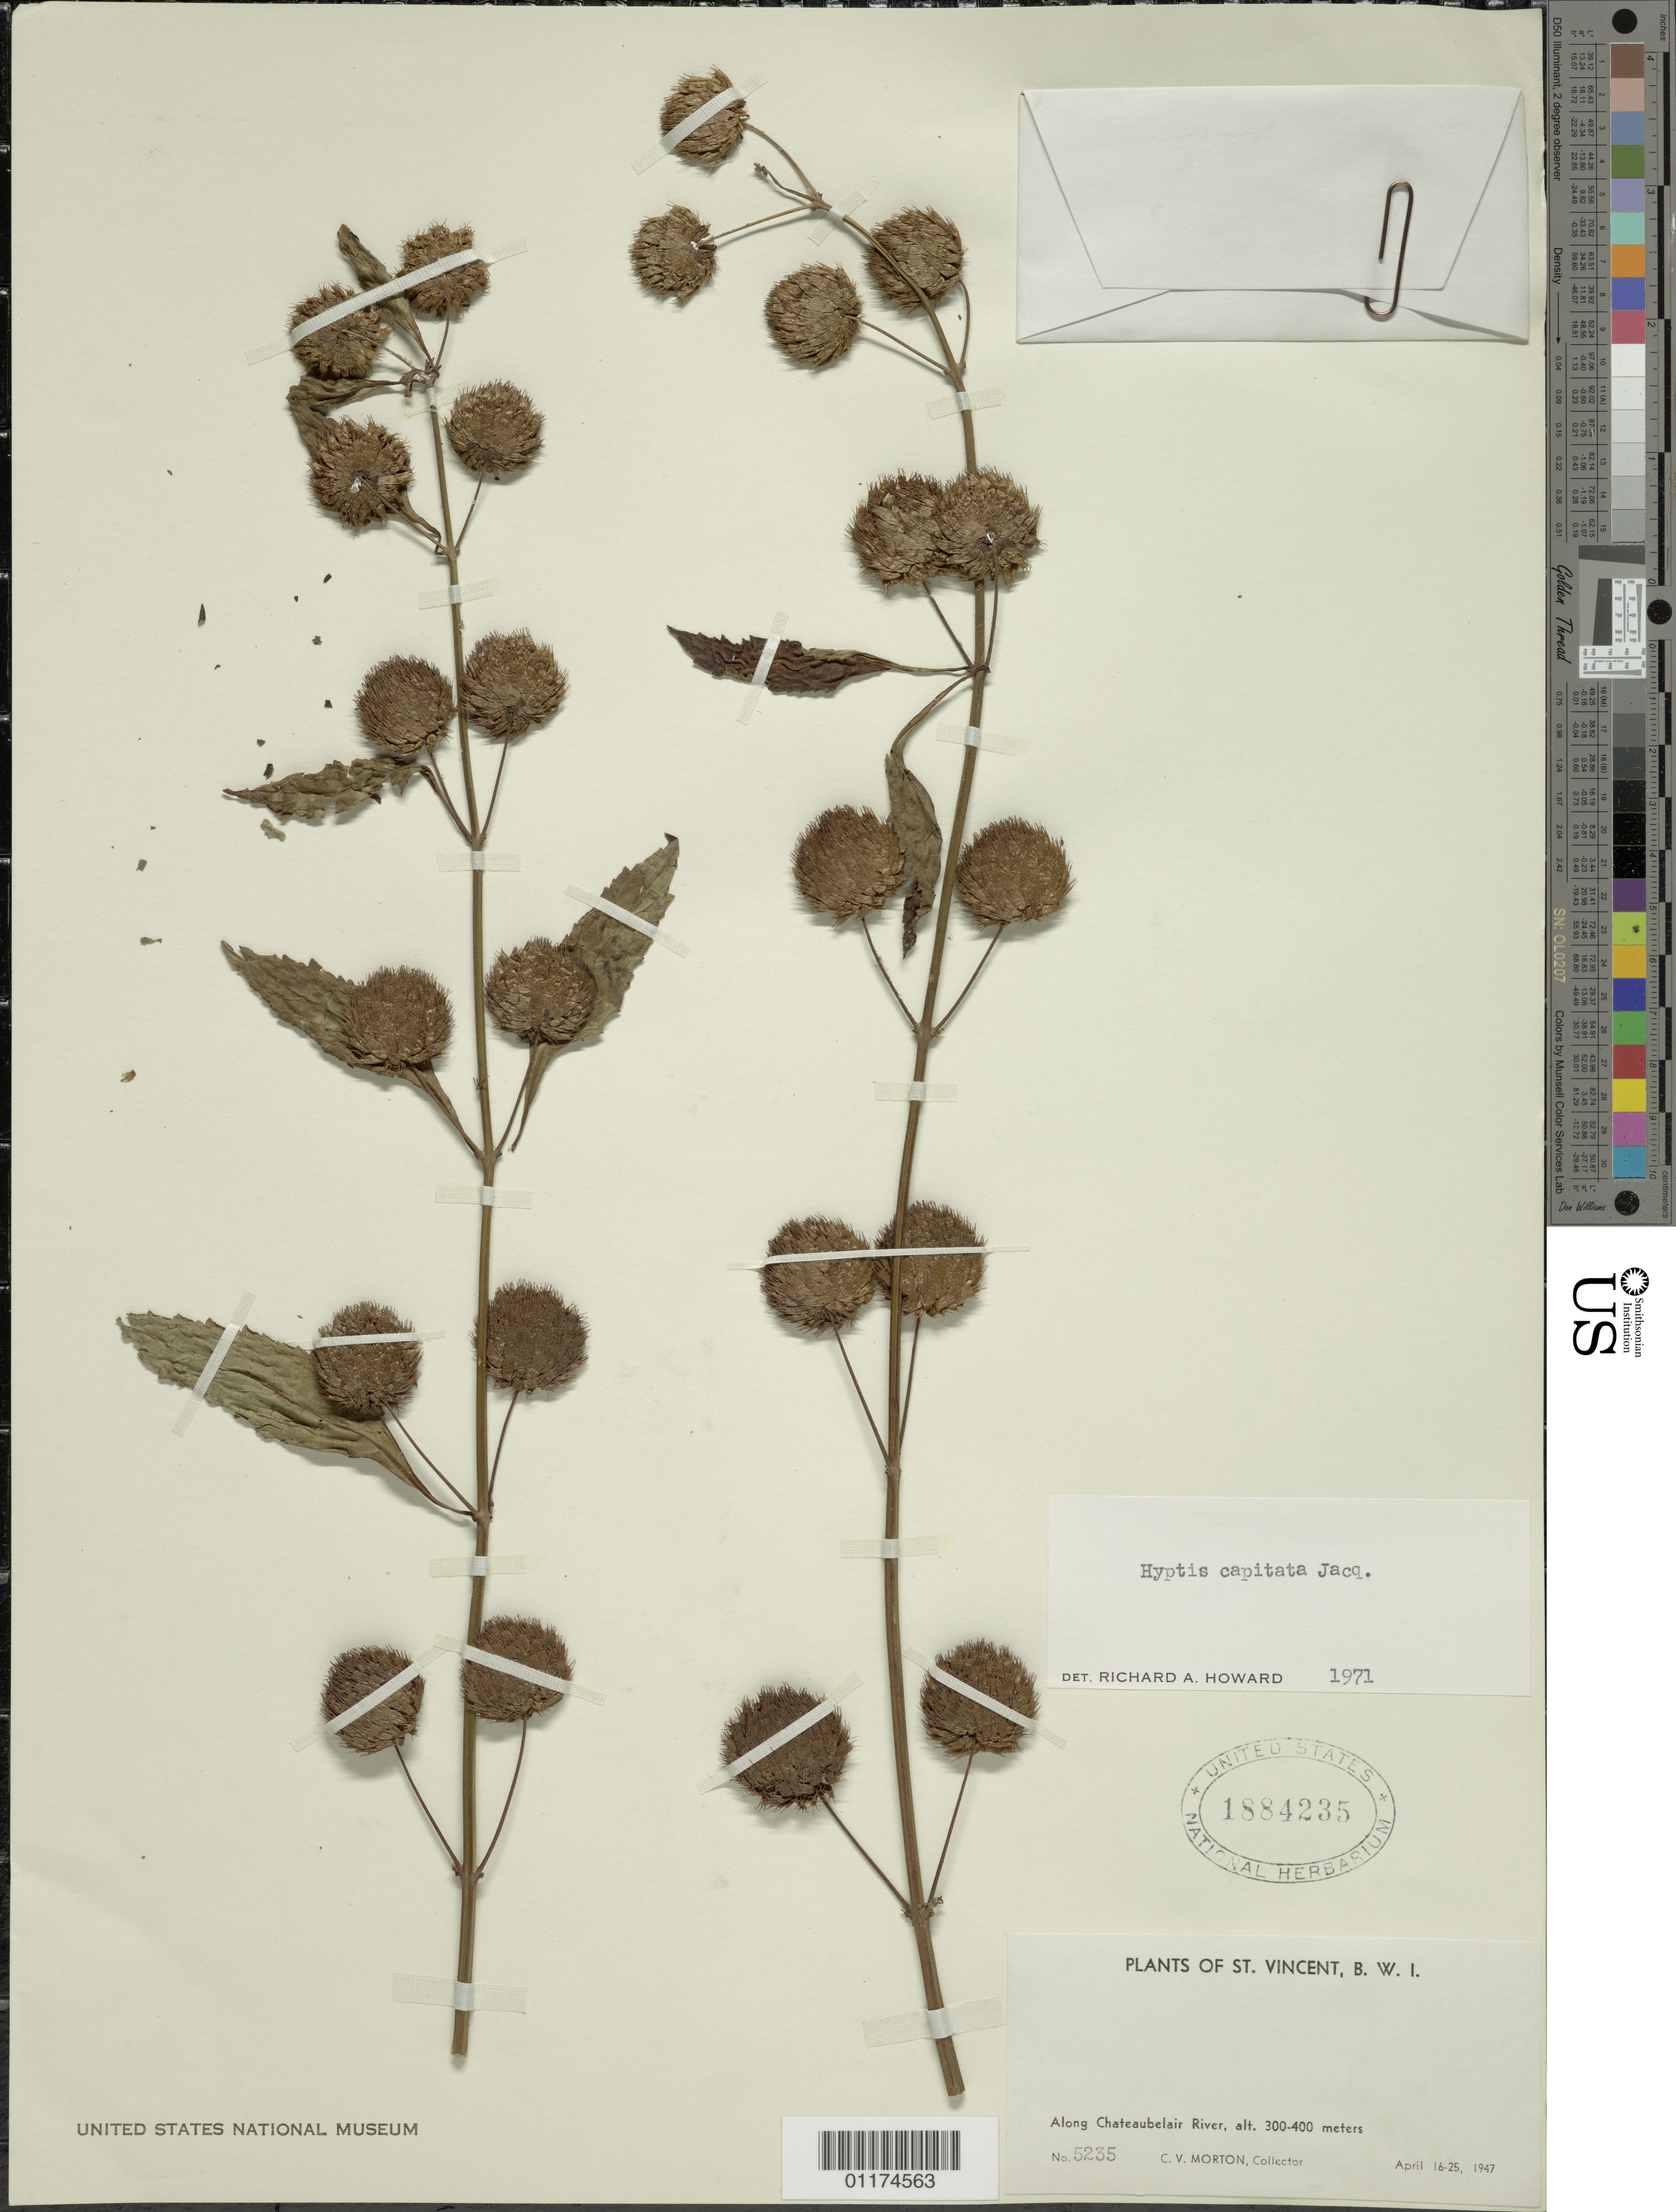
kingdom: Plantae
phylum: Tracheophyta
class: Magnoliopsida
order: Lamiales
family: Lamiaceae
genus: Hyptis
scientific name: Hyptis capitata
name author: Jacq.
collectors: C. V. Morton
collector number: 5235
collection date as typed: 16 Apr 1947 to 25 Apr 1947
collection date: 1947-04-16/1947-04-25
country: St. Vincent - Grenadines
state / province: Saint David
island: St. Vincent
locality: Along Chateaubelair River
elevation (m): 300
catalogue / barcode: US 1884235